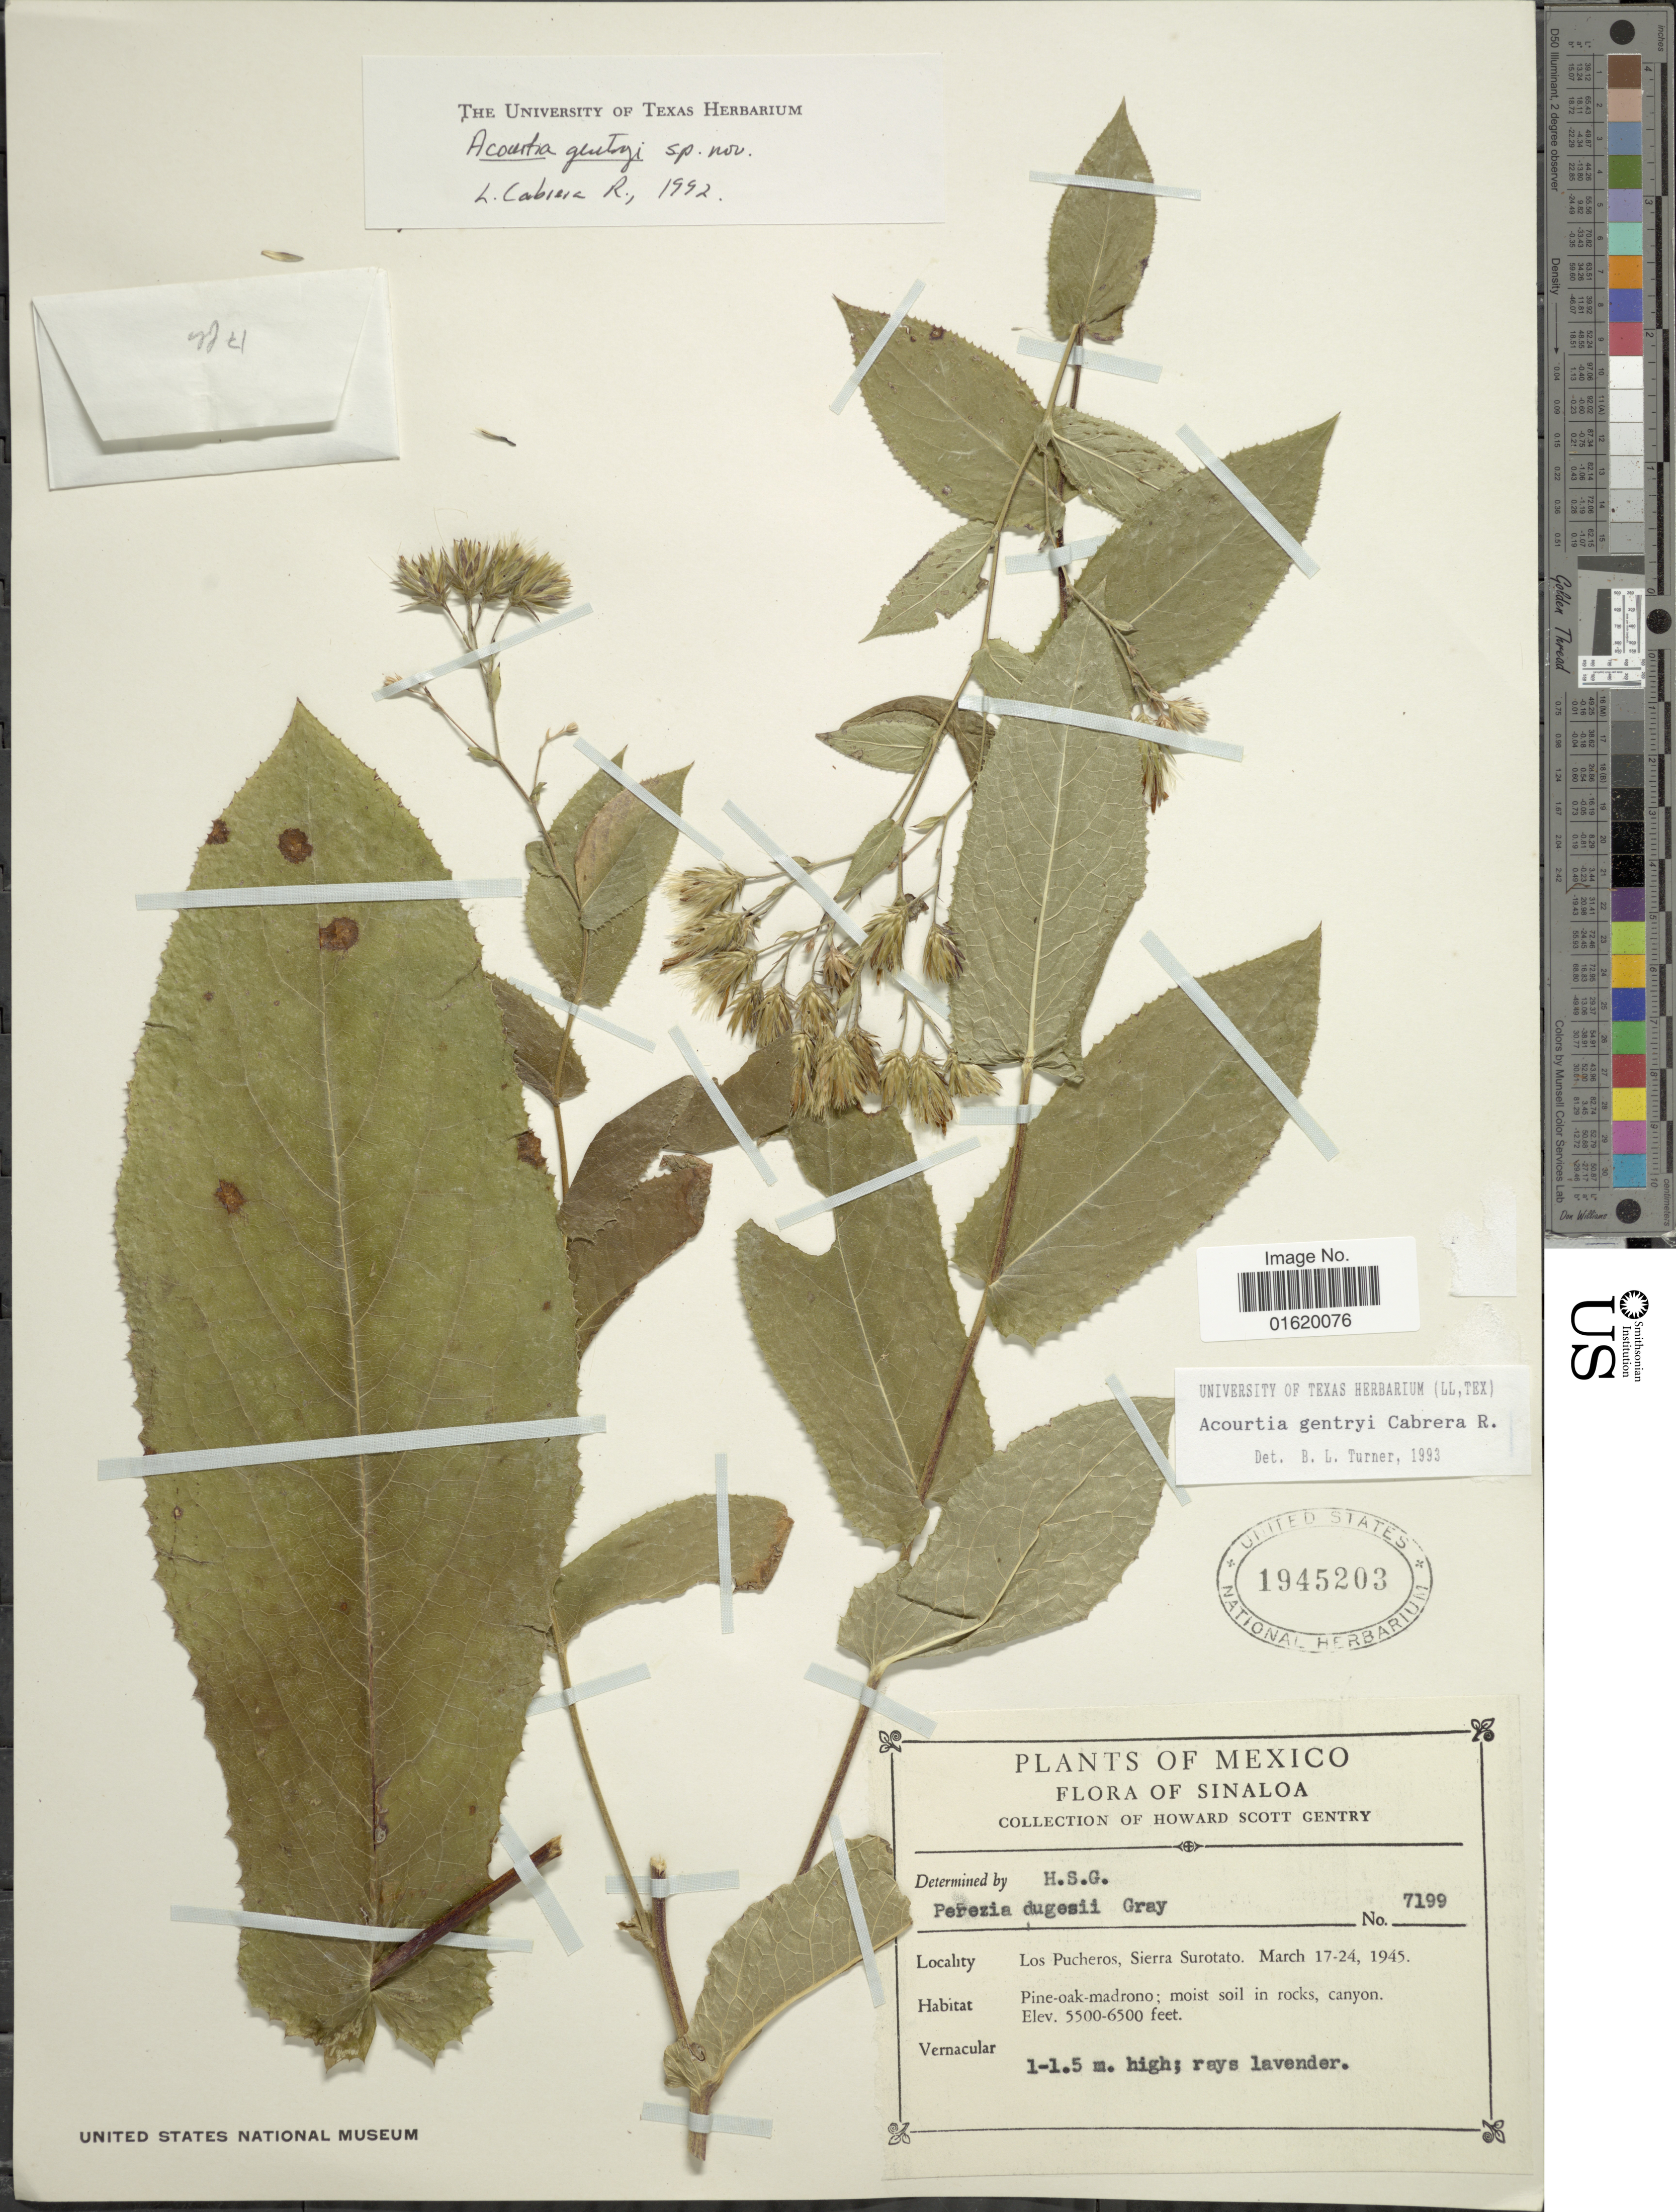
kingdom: Plantae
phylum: Tracheophyta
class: Magnoliopsida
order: Asterales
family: Asteraceae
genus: Acourtia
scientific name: Acourtia gentryi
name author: L. Cabrera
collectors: H. S. Gentry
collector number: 7199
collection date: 1945-03-17/1945-03-24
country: Mexico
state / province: Sinaloa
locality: Los Pucheros, Sierra Surotato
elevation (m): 1676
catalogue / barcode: US 1945203